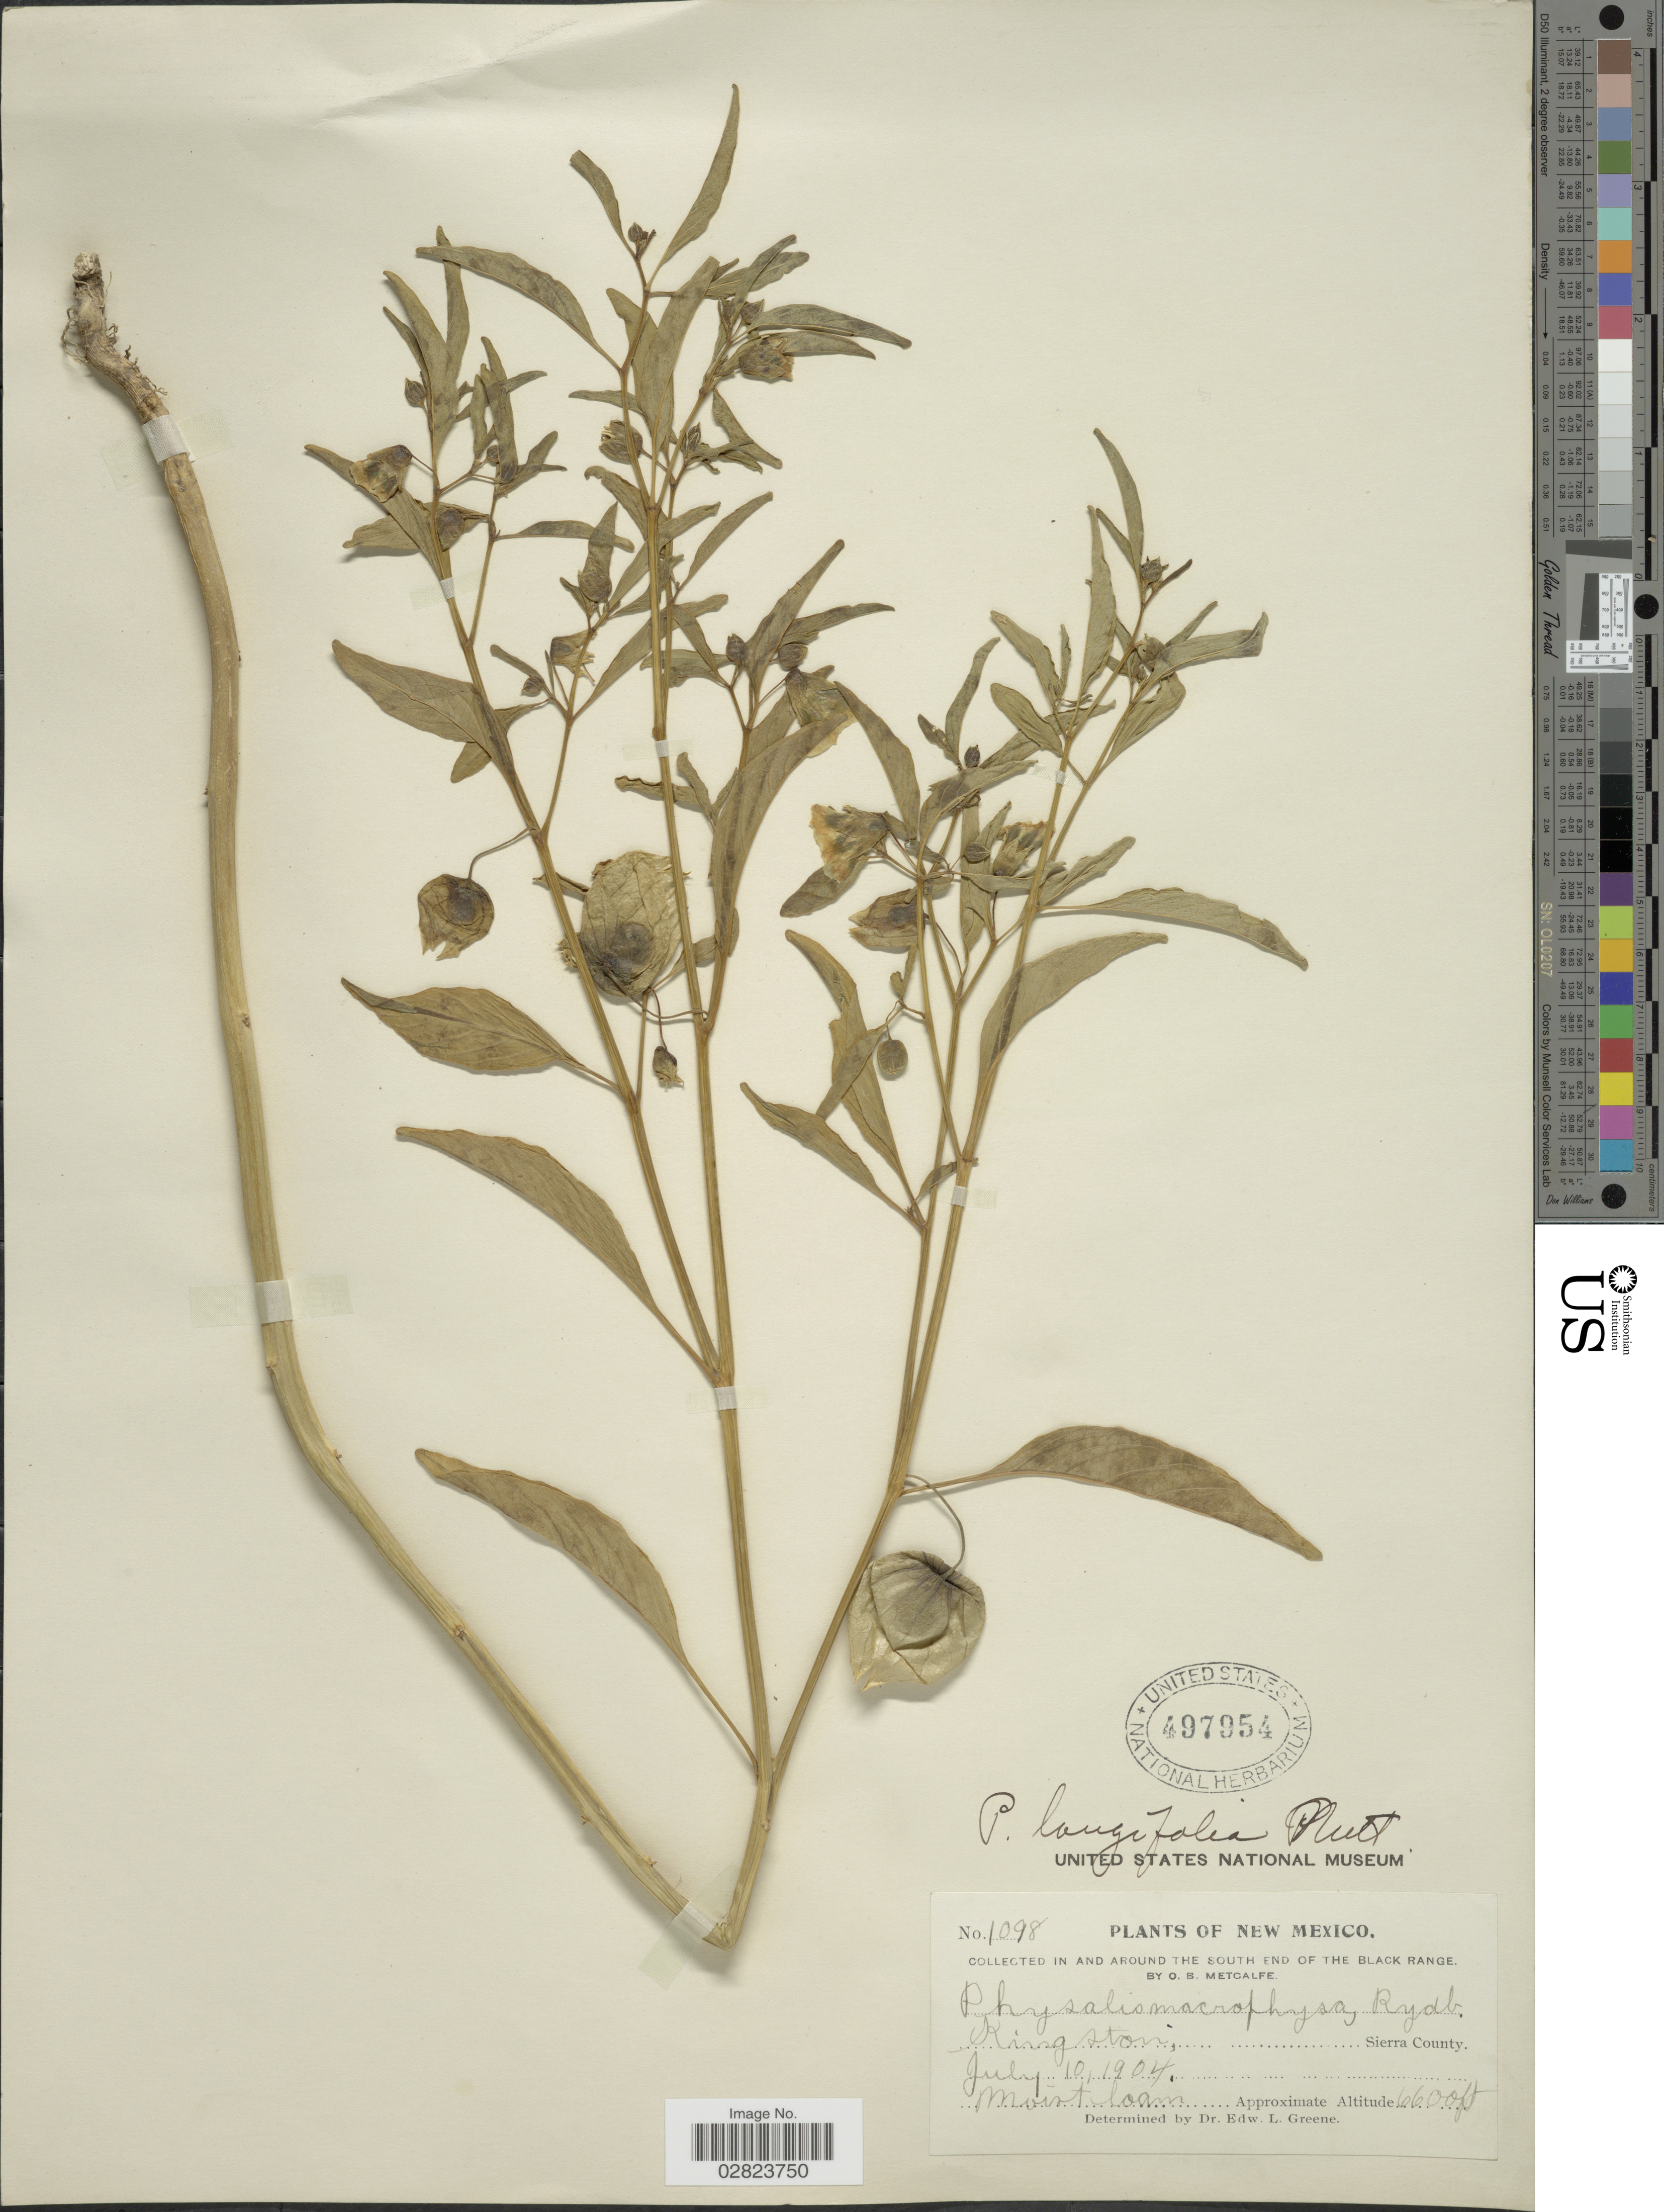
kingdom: Plantae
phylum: Tracheophyta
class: Magnoliopsida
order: Solanales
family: Solanaceae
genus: Physalis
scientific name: Physalis longifolia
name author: Nutt.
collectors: O. B. Metcalfe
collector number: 1098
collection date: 1904-07-10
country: United States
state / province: New Mexico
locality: In and around the south end of the Black Range. Kingston, Sierra County.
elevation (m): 2012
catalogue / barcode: US 497954